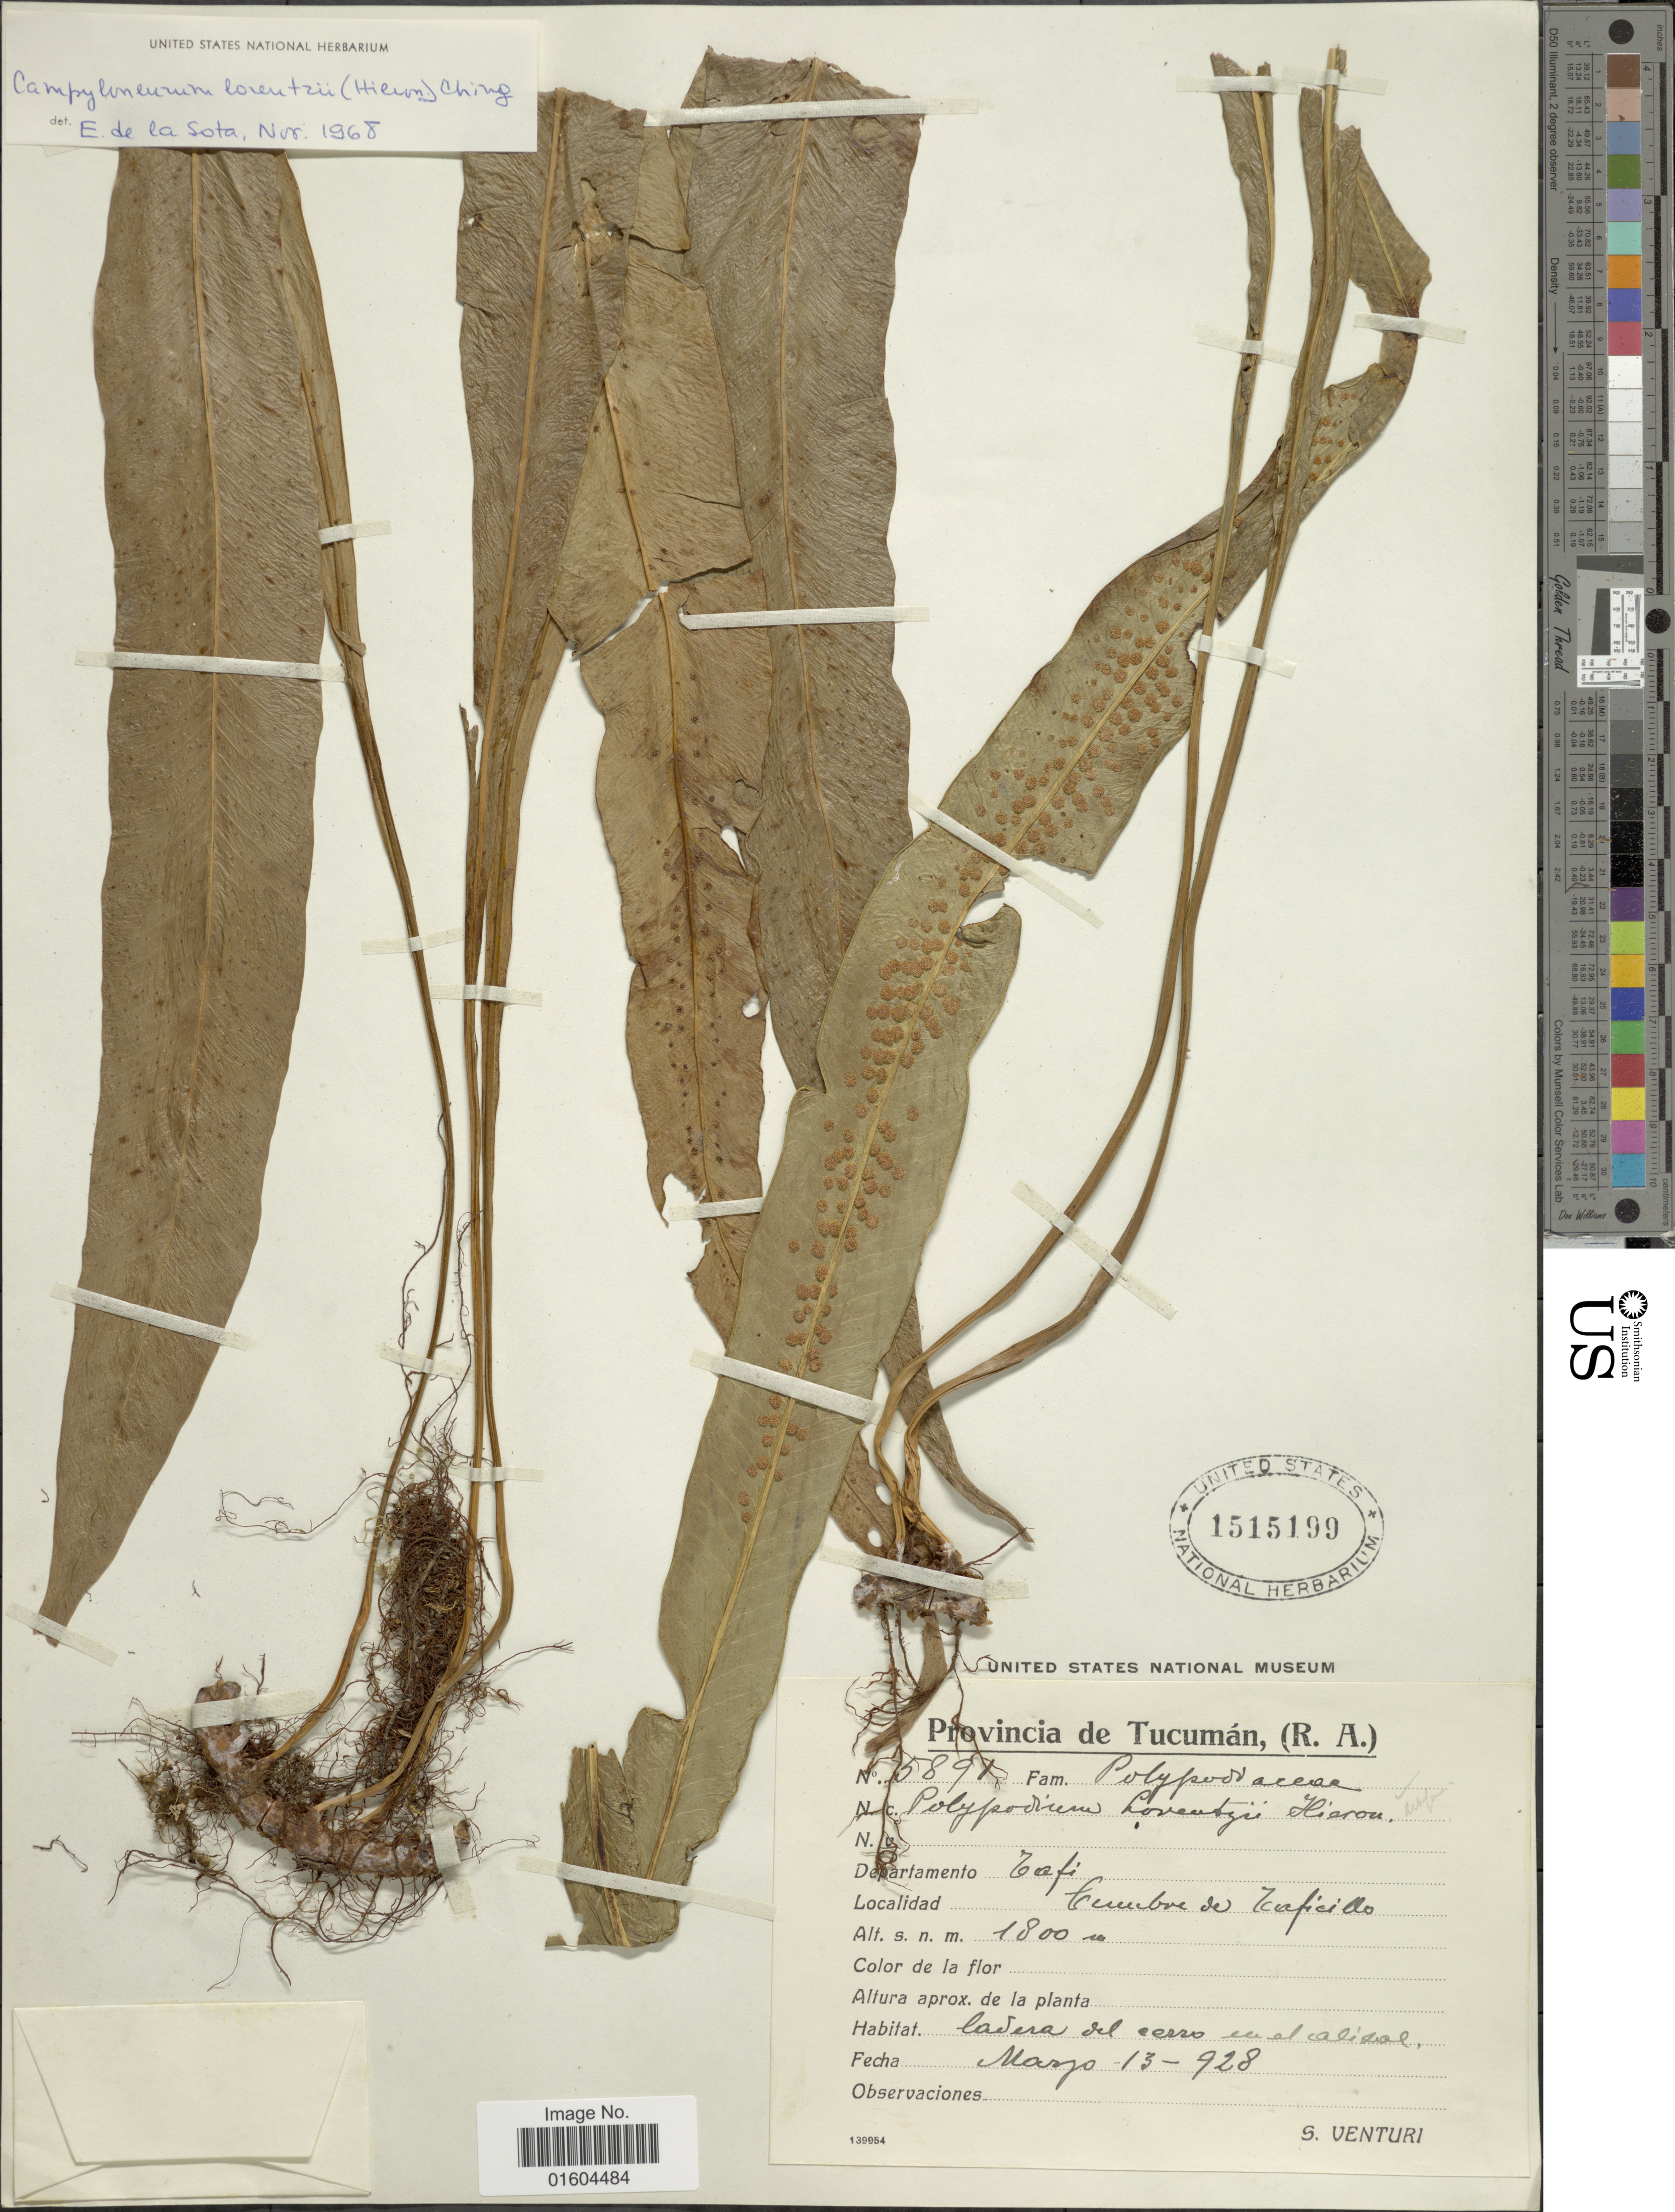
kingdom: Plantae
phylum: Tracheophyta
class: Polypodiopsida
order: Polypodiales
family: Polypodiaceae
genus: Campyloneurum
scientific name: Campyloneurum lorentzii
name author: (Hieron.) Ching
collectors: S. Venturi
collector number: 5891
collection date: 1928-03-13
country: Argentina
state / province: Tucumán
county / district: Tafí Viejo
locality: Cumbre de Taficillo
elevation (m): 1800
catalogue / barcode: US 1515199